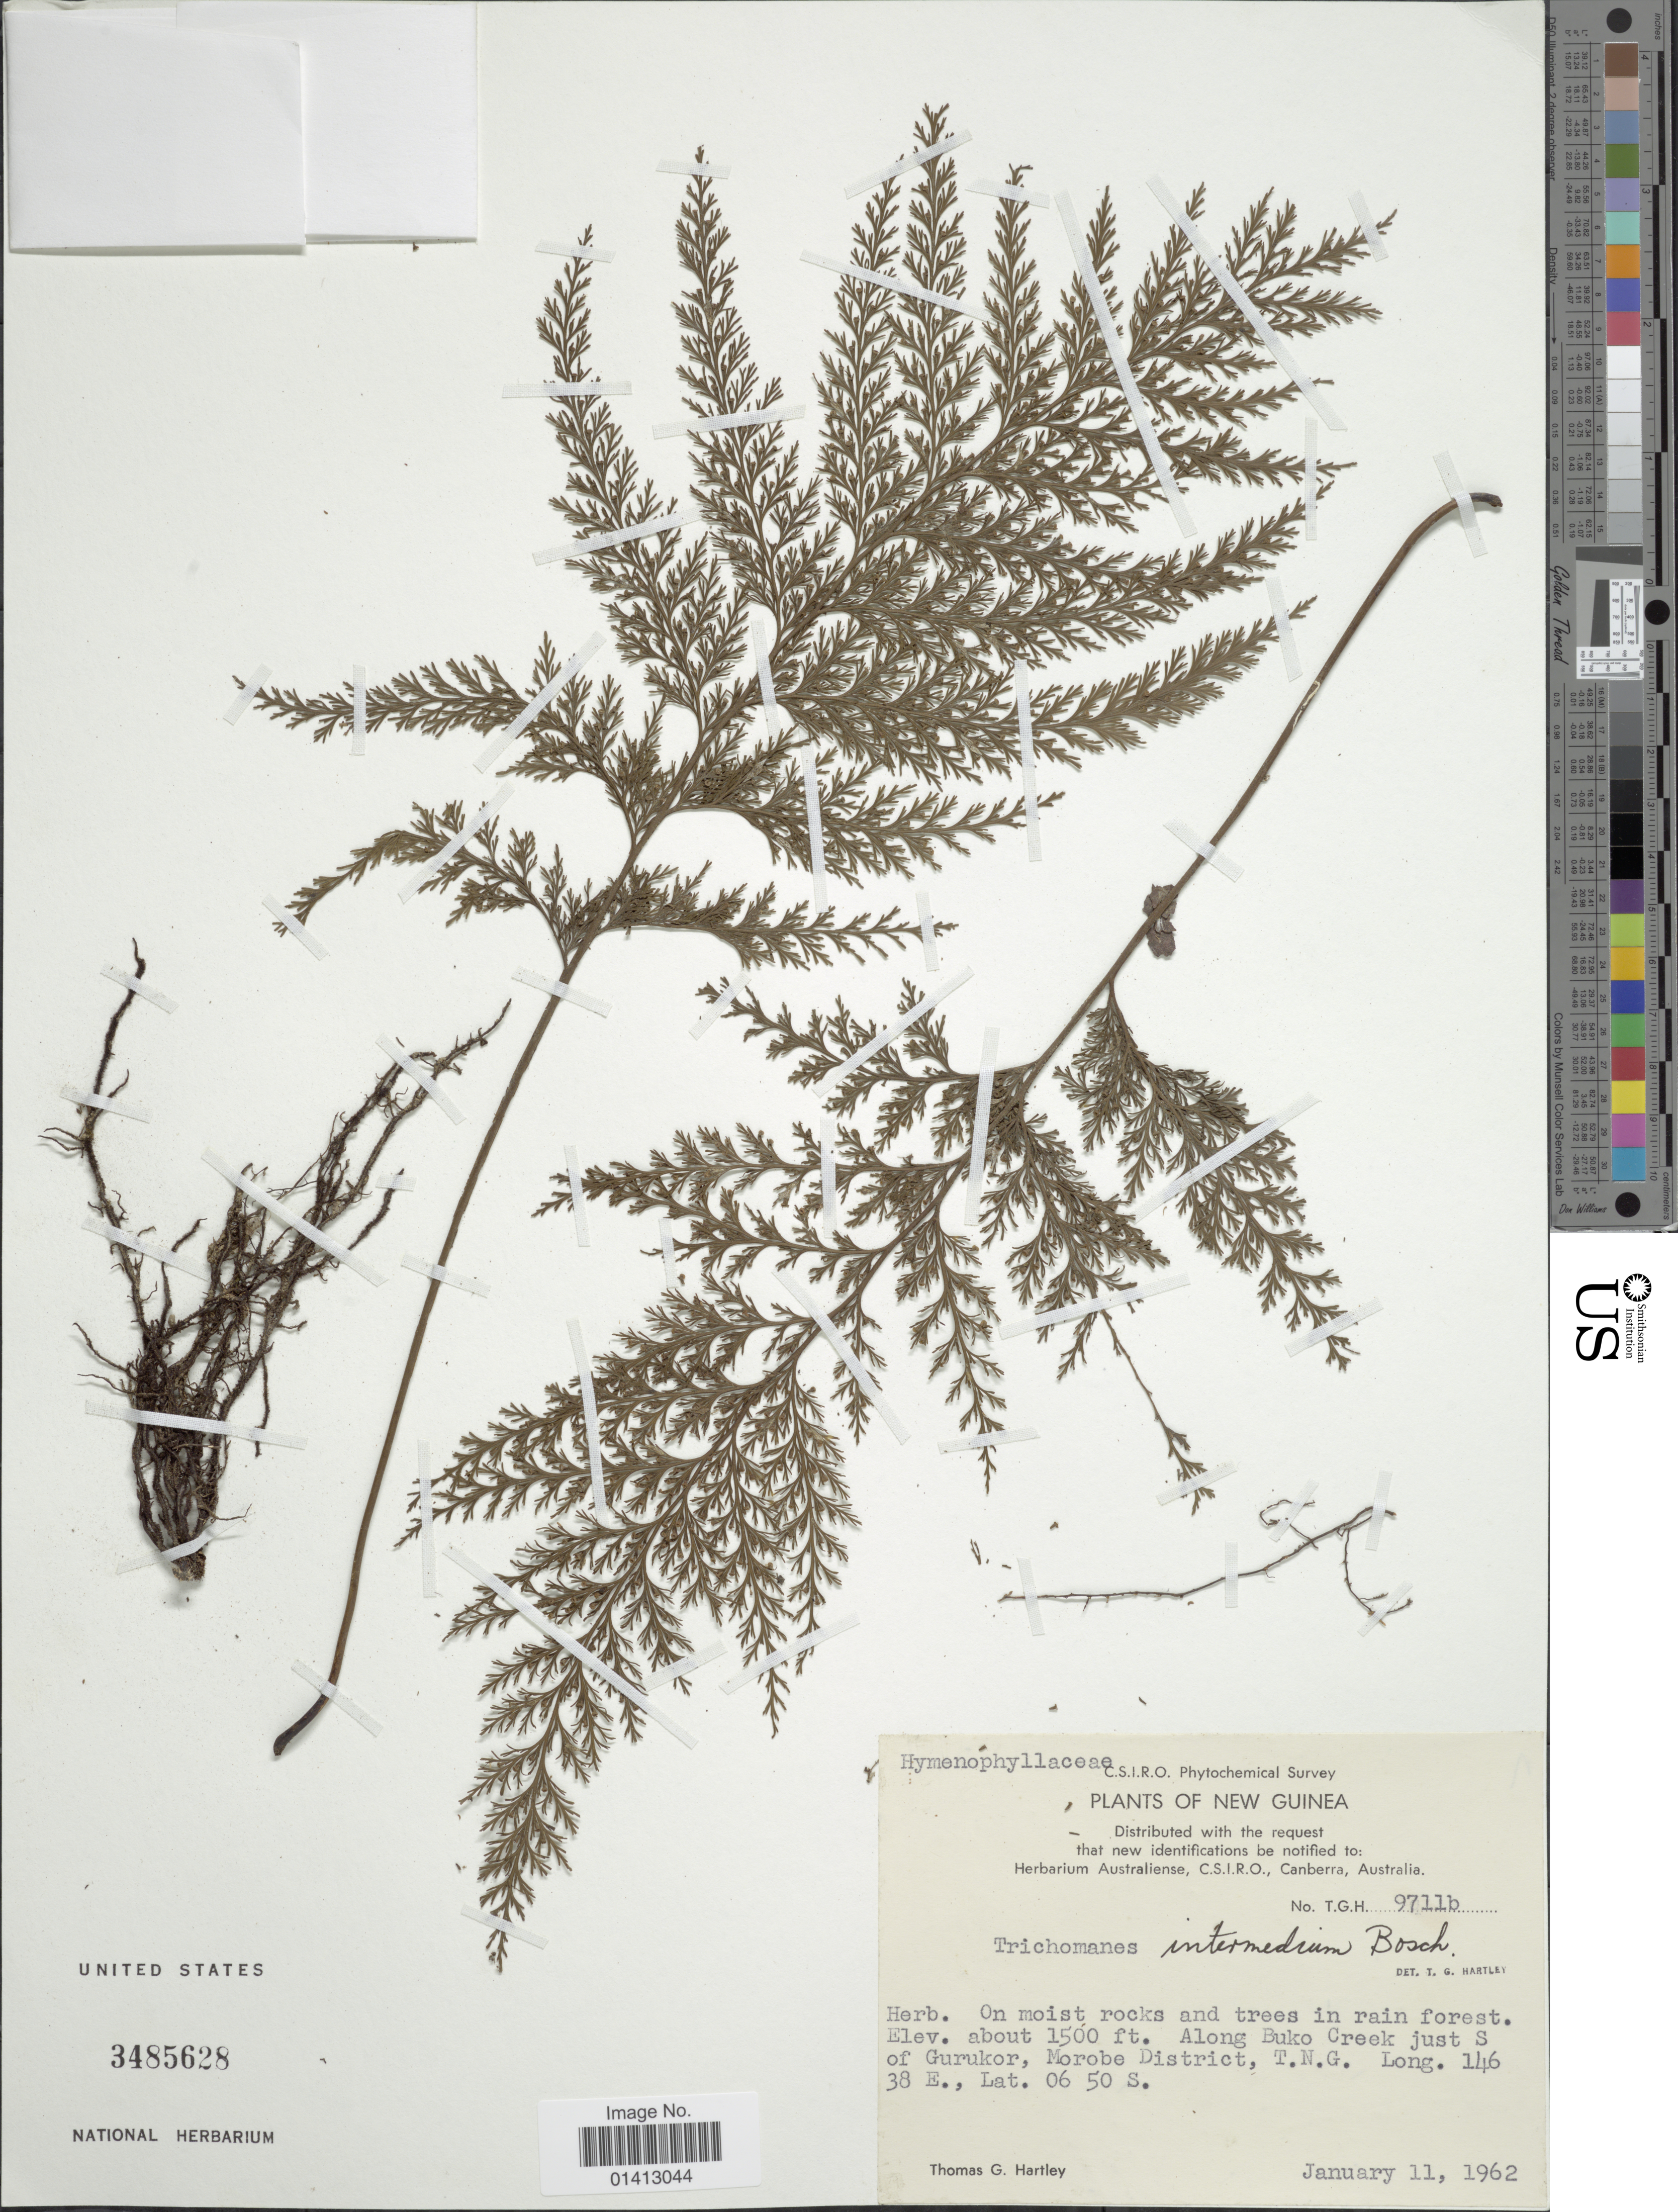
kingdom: Plantae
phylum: Tracheophyta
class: Polypodiopsida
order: Hymenophyllales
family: Hymenophyllaceae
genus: Crepidomanes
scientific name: Crepidomanes intermedium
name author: (Bosch) Ebihara & K. Iwats.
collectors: T. G. Hartley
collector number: T.G.H. 9711b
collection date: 1962-01-11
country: Papua New Guinea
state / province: Morobe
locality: Along Buko Creek just S of Gurukor, Morobe District, T.N.G.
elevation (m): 457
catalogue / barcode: US 3485628